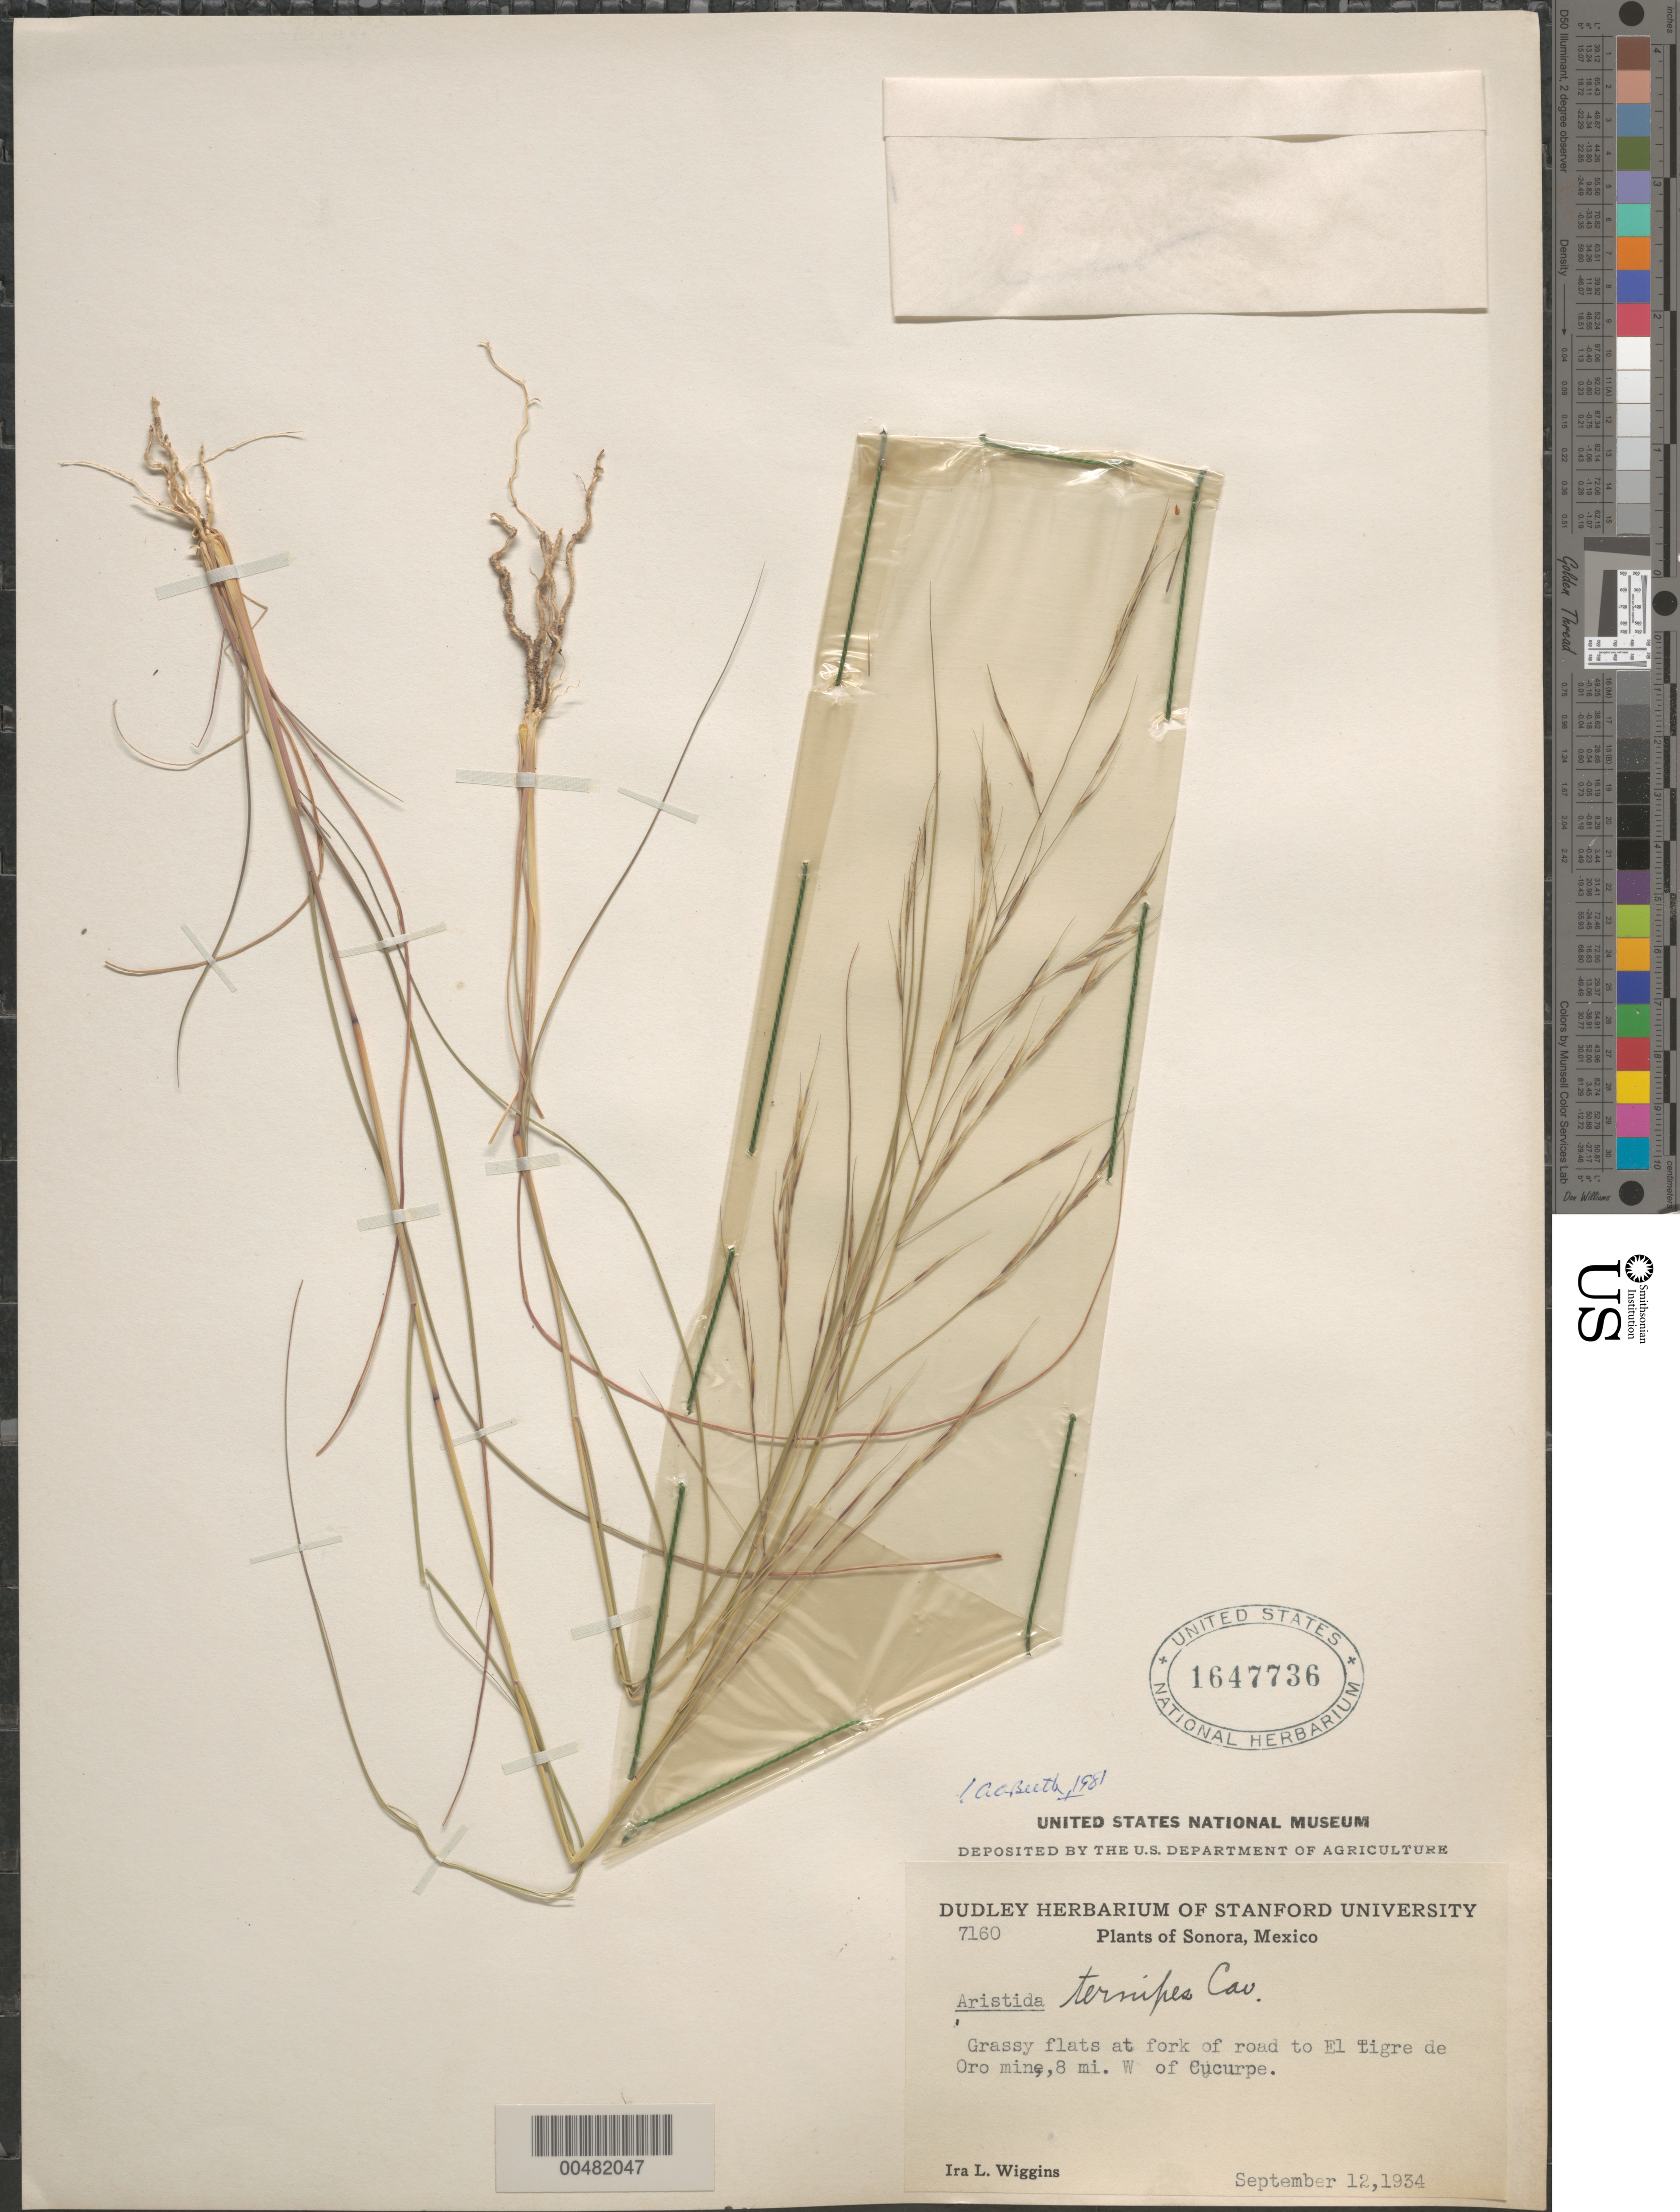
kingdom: Plantae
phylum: Tracheophyta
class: Liliopsida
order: Poales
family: Poaceae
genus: Aristida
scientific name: Aristida ternipes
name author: Cav.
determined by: Beetle, Alan A.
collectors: I. L. Wiggins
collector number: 7160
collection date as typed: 12 Sep 1934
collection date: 1934-09-12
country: Mexico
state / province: Sonora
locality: At fork of road to El Tigre de Oro mine, 8 mi W of Cucurpe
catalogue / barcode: US 1647736